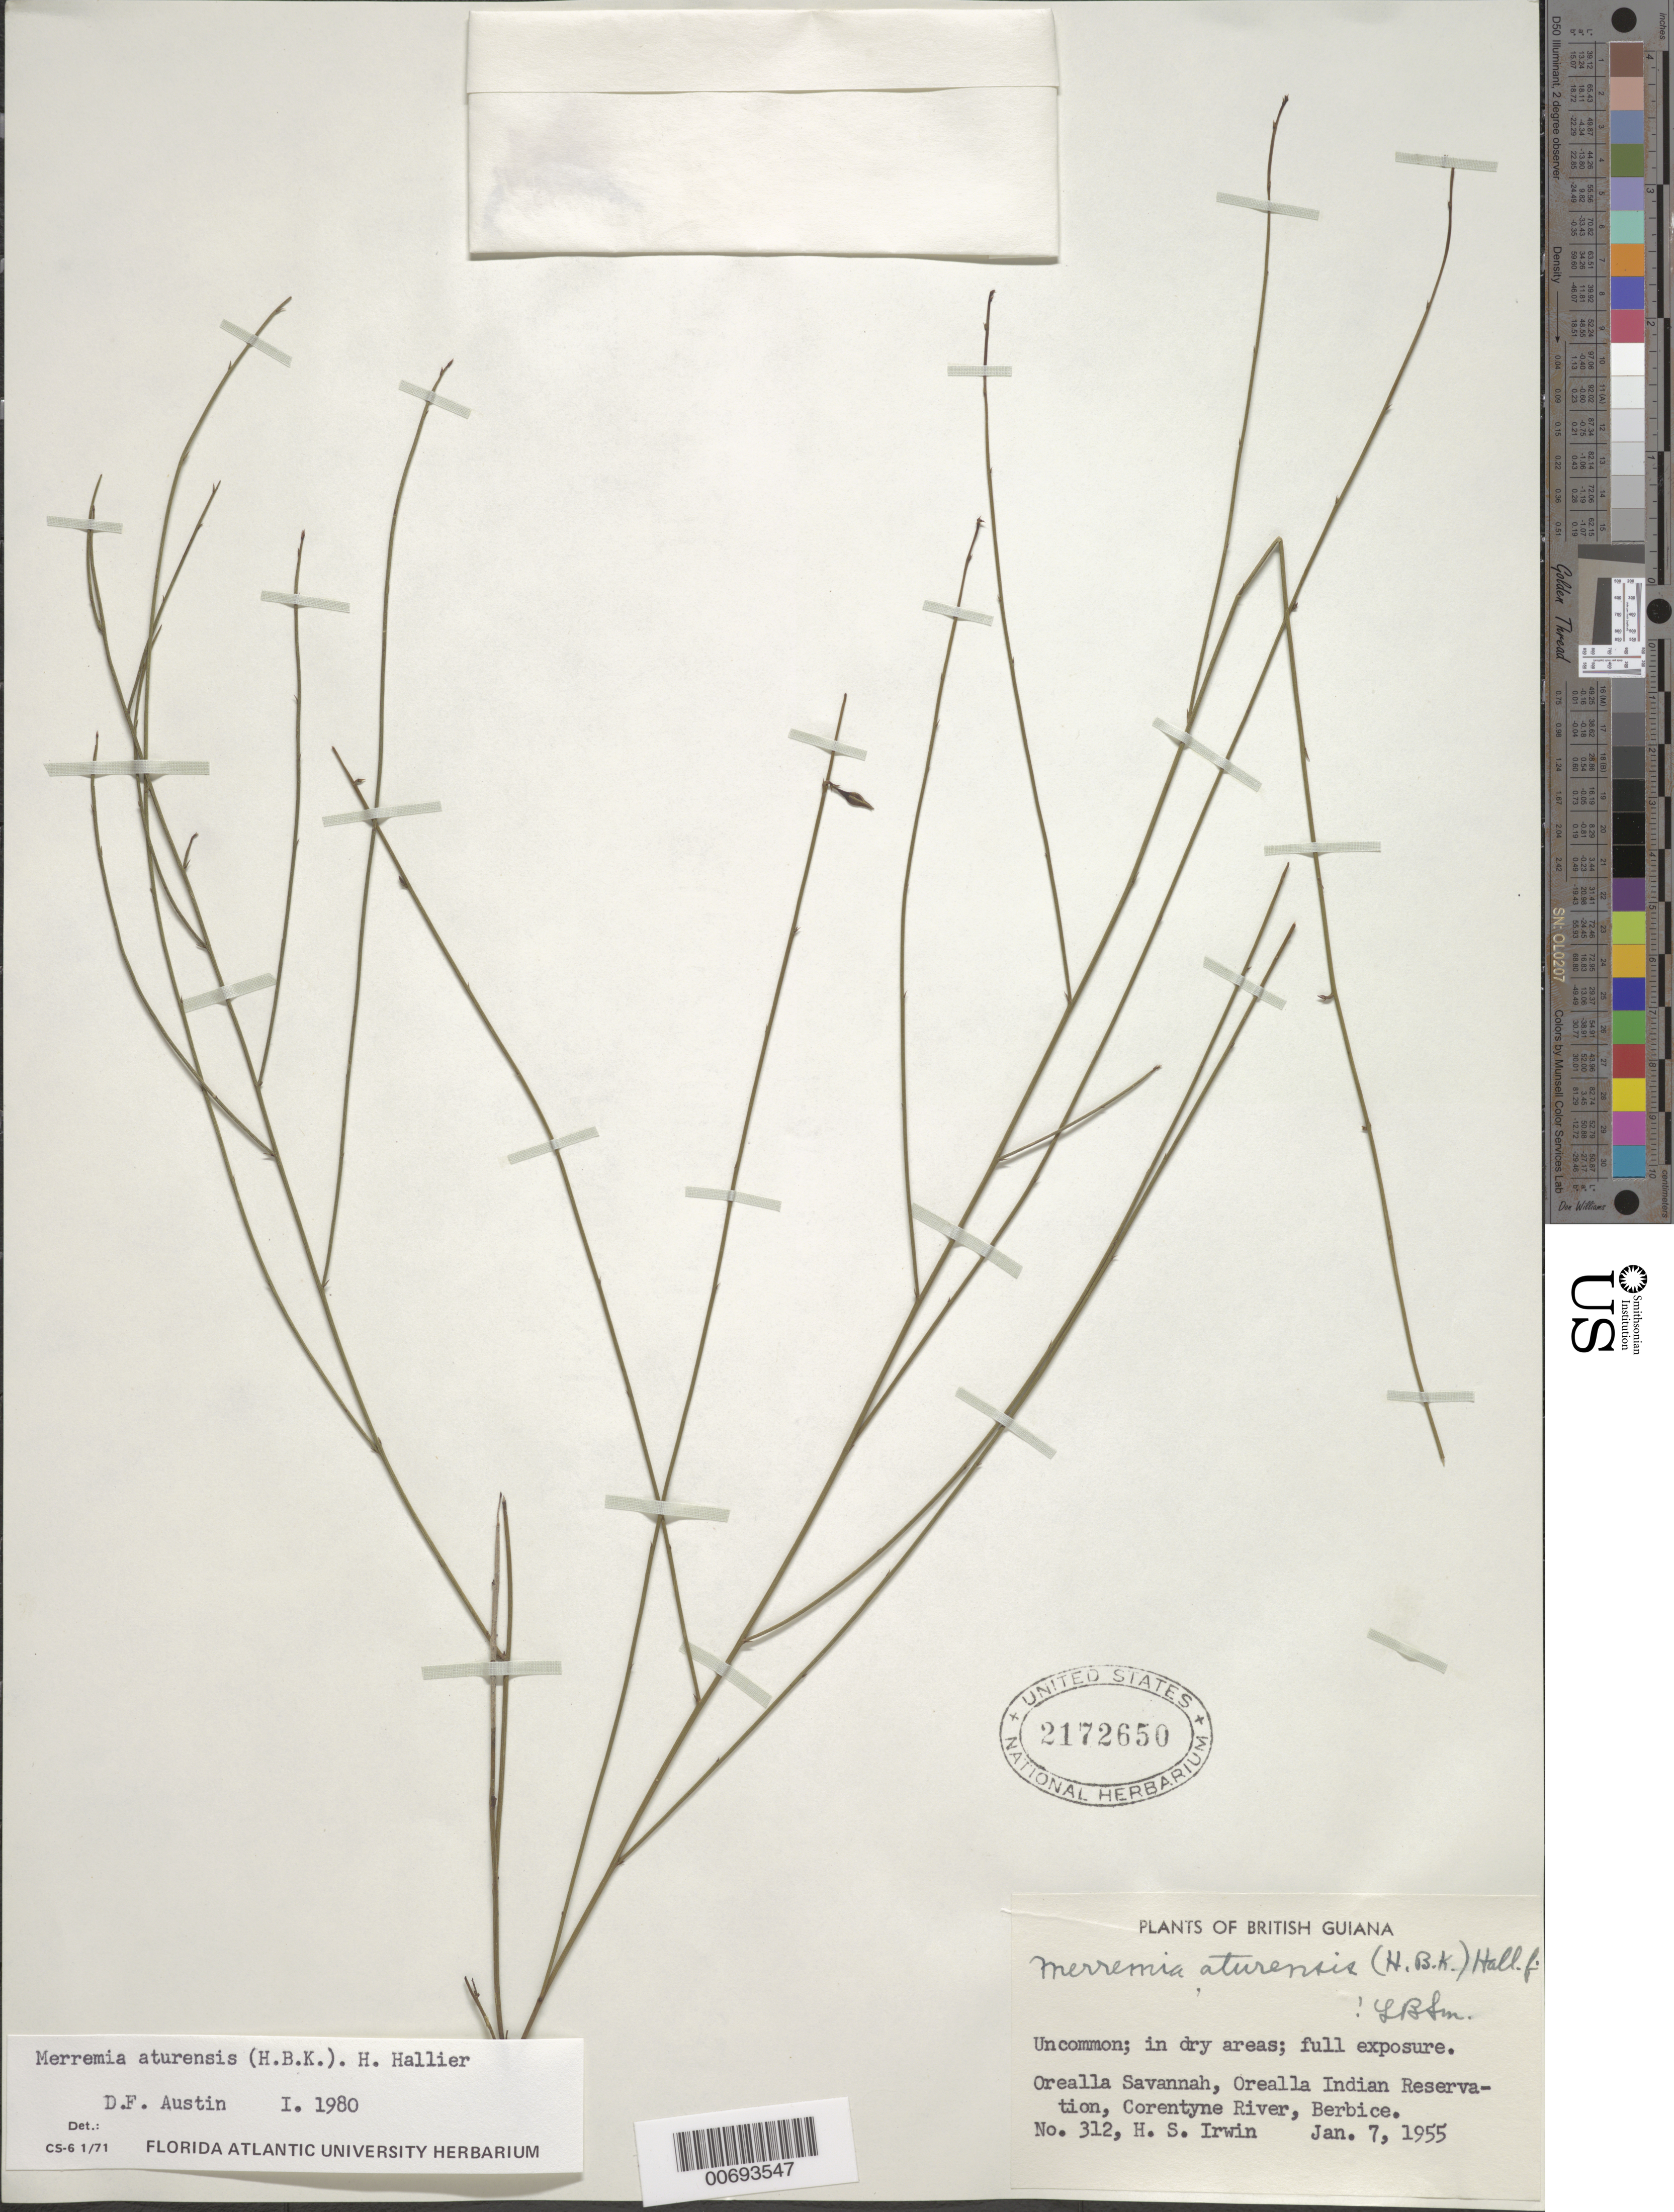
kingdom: Plantae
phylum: Tracheophyta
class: Magnoliopsida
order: Solanales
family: Convolvulaceae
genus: Distimake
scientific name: Distimake aturensis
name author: (Kunth) A. R. Simões & Staples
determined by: Strong, Mark T., (BOT), Smithsonian Institution - National Museum of Natural History (UNITED STATES)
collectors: H. Irwin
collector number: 312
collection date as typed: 7-Jan-55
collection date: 1955-01-07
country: Guyana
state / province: E. Berbice-Corentyne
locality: Orealla Savanna, Orealla Indian Reservation, Corentyne River, Berbice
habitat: Dry areas; full exposure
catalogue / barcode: US 2171650